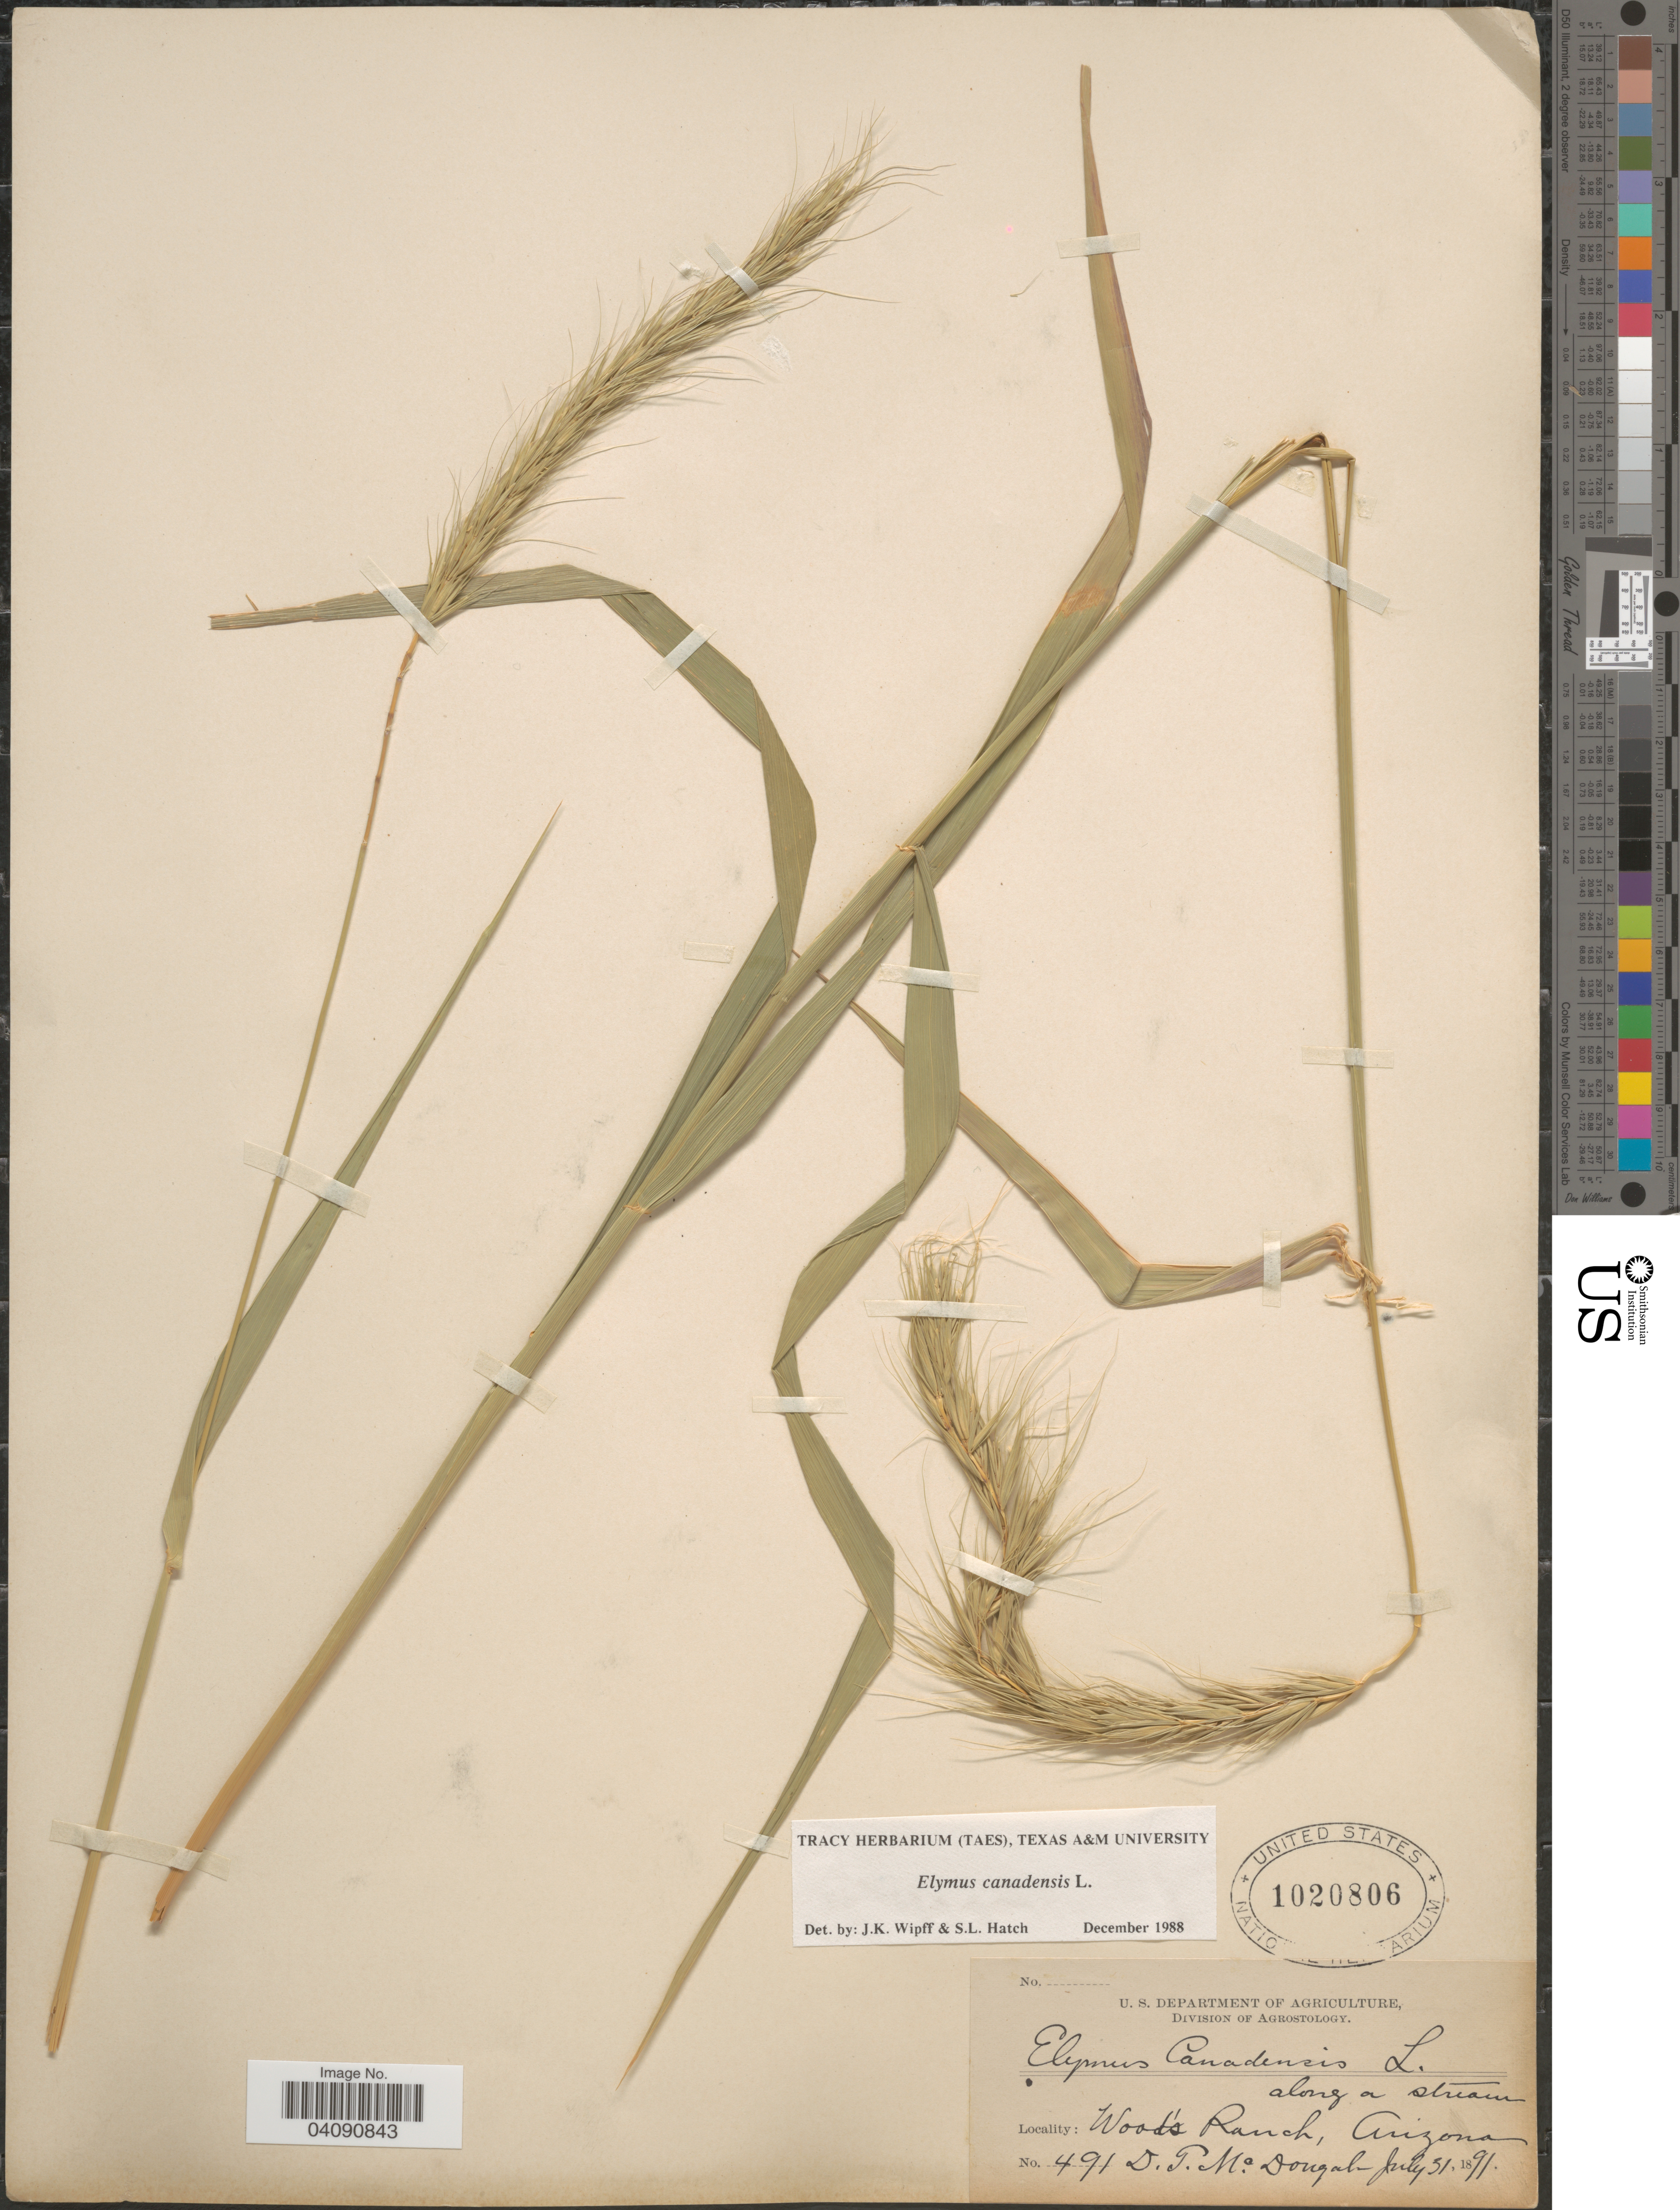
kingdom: Plantae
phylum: Tracheophyta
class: Liliopsida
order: Poales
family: Poaceae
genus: Elymus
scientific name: Elymus canadensis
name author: L.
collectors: D. McDougal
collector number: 491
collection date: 1891-07-31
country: United States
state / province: Arizona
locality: Wood's Ranch.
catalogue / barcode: US 1020806